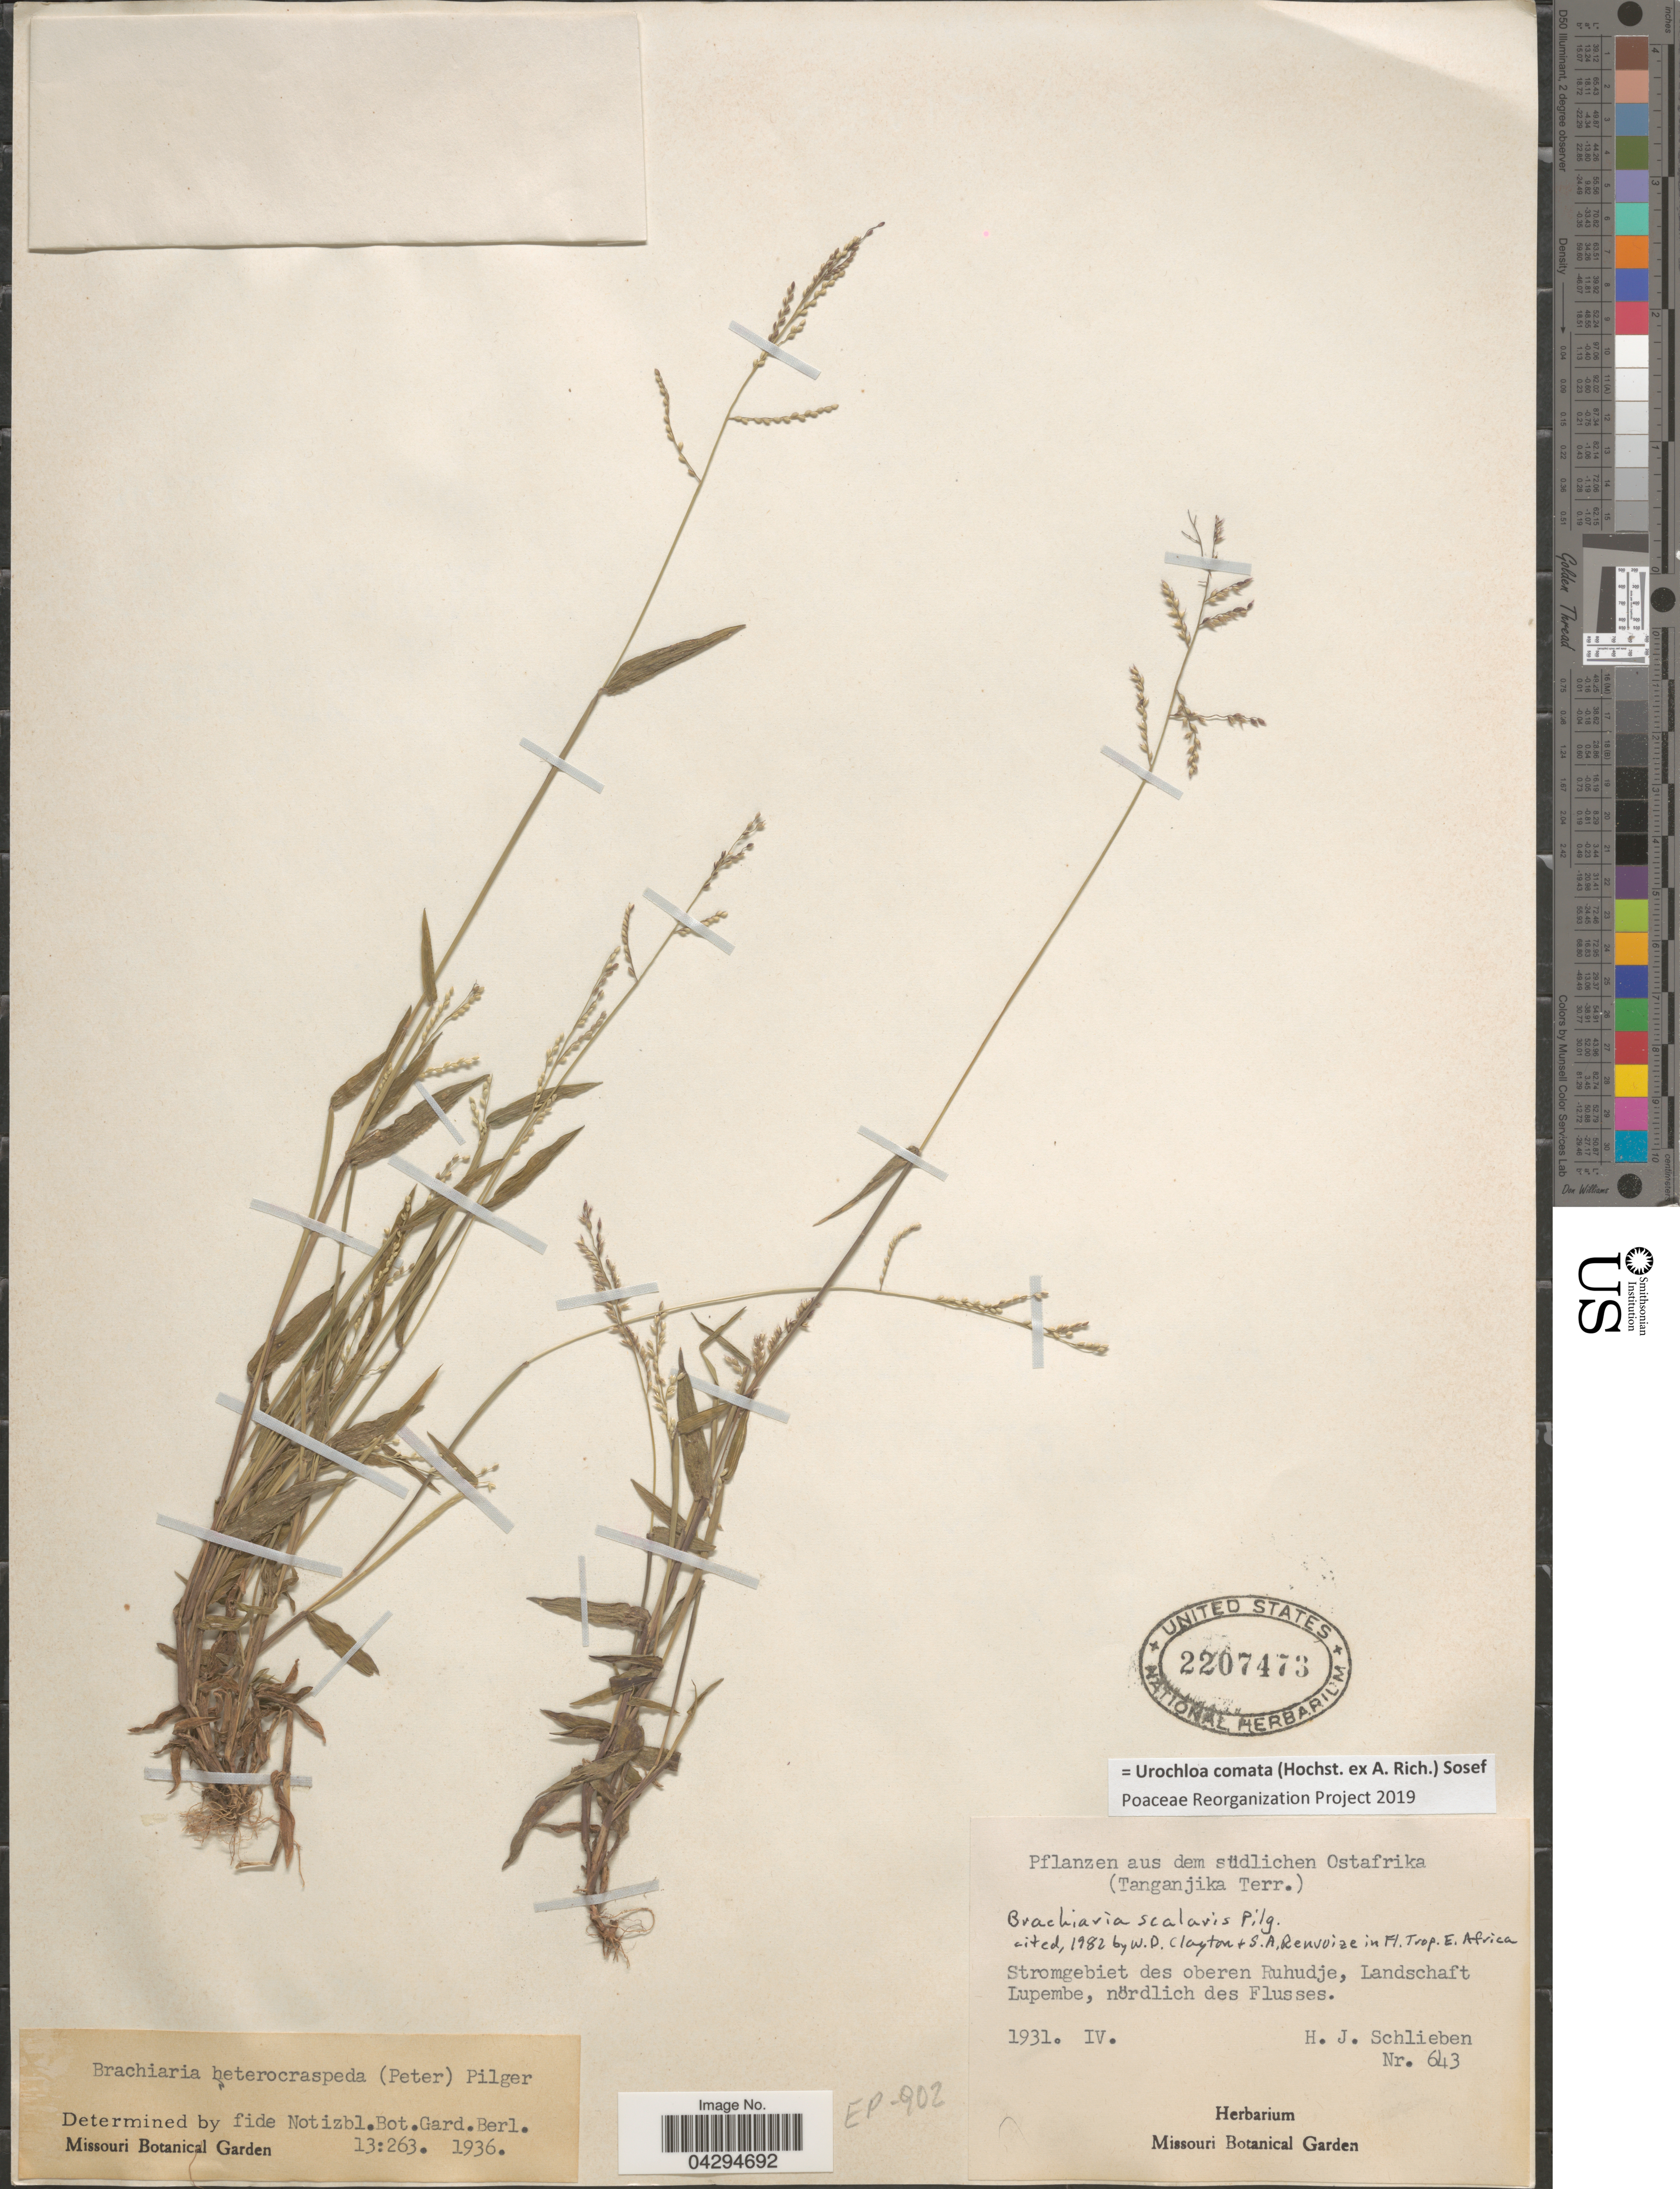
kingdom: Plantae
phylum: Tracheophyta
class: Liliopsida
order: Poales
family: Poaceae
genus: Urochloa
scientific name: Urochloa comata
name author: (Hochst. ex A. Rich.) Sosef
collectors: H. J. Schlieben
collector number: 643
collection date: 1931-04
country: Tanzania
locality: Aus dem südlichen Ostafrika (Tanganyika Terr.). Stromgebiet des oberen Ruhudje, Landschaft Lupembe, nördlich des Flusses.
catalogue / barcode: US 2207473